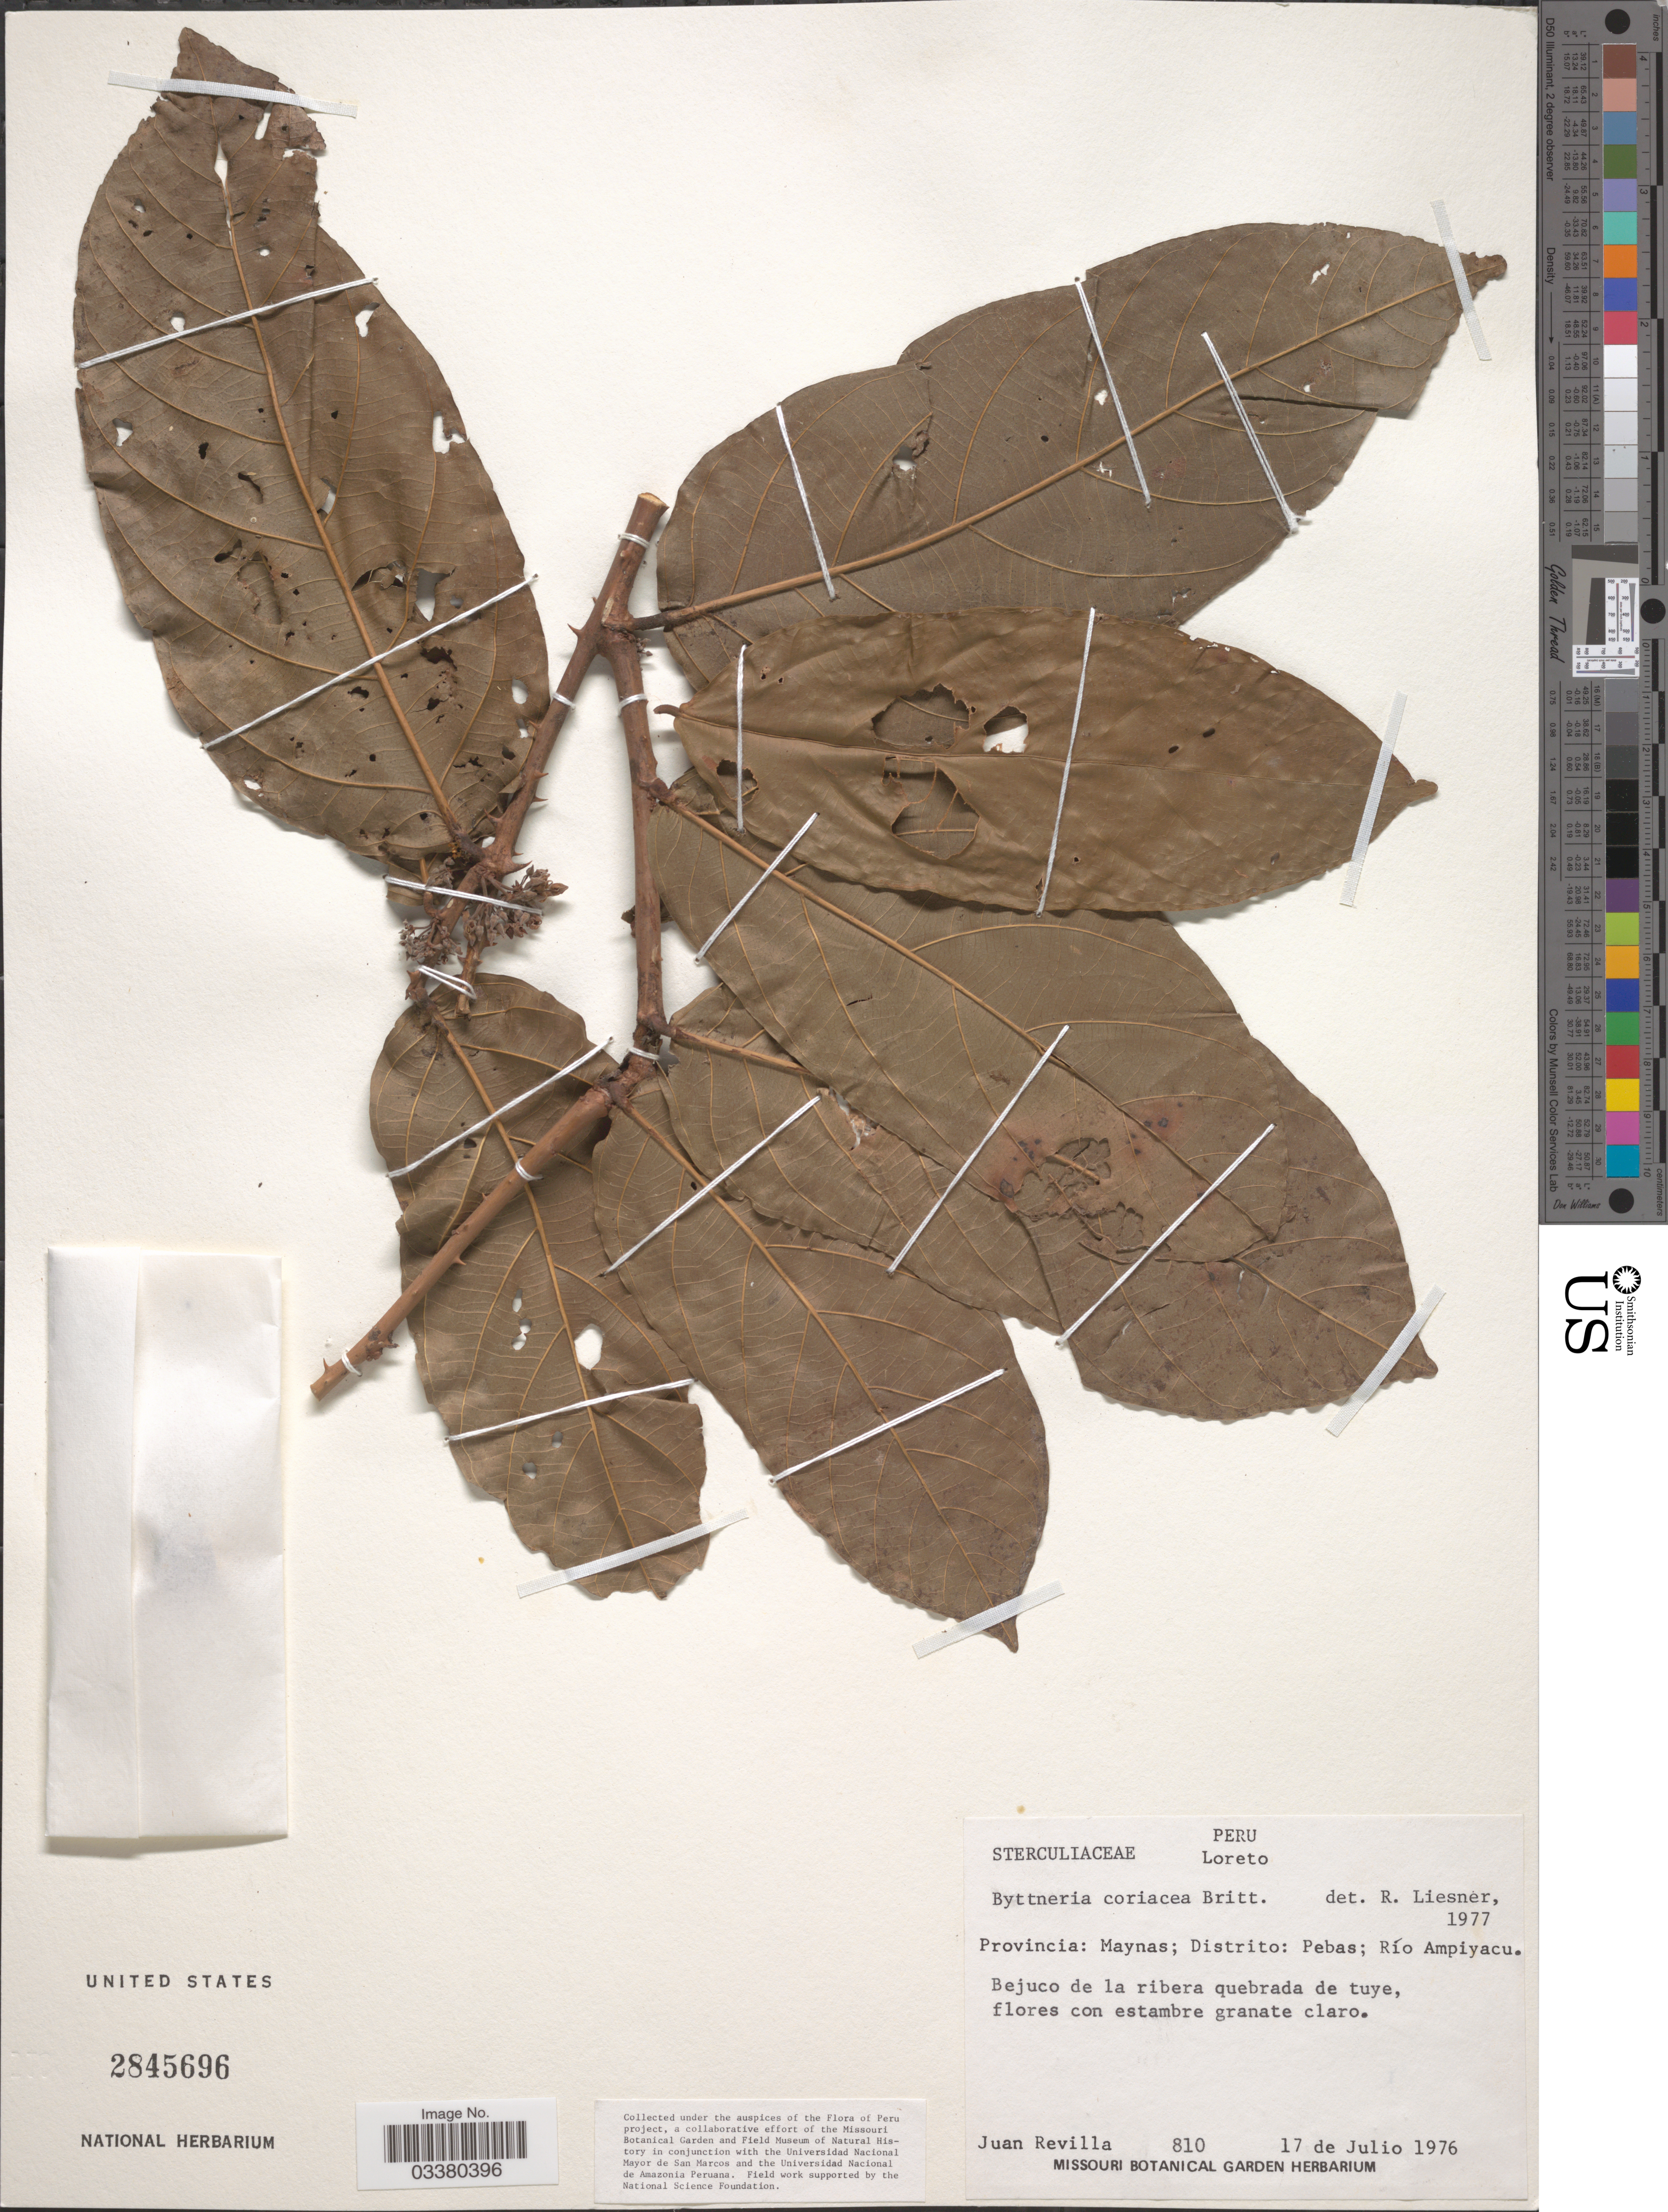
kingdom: Plantae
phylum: Tracheophyta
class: Magnoliopsida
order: Malvales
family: Malvaceae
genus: Byttneria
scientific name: Byttneria coriacea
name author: Britton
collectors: J. Revilla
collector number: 810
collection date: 1976-07-17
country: Peru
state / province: Loreto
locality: Provincia: Maynas; Distrito: Pebas; Río Ampiyacu.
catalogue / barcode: US 2845696